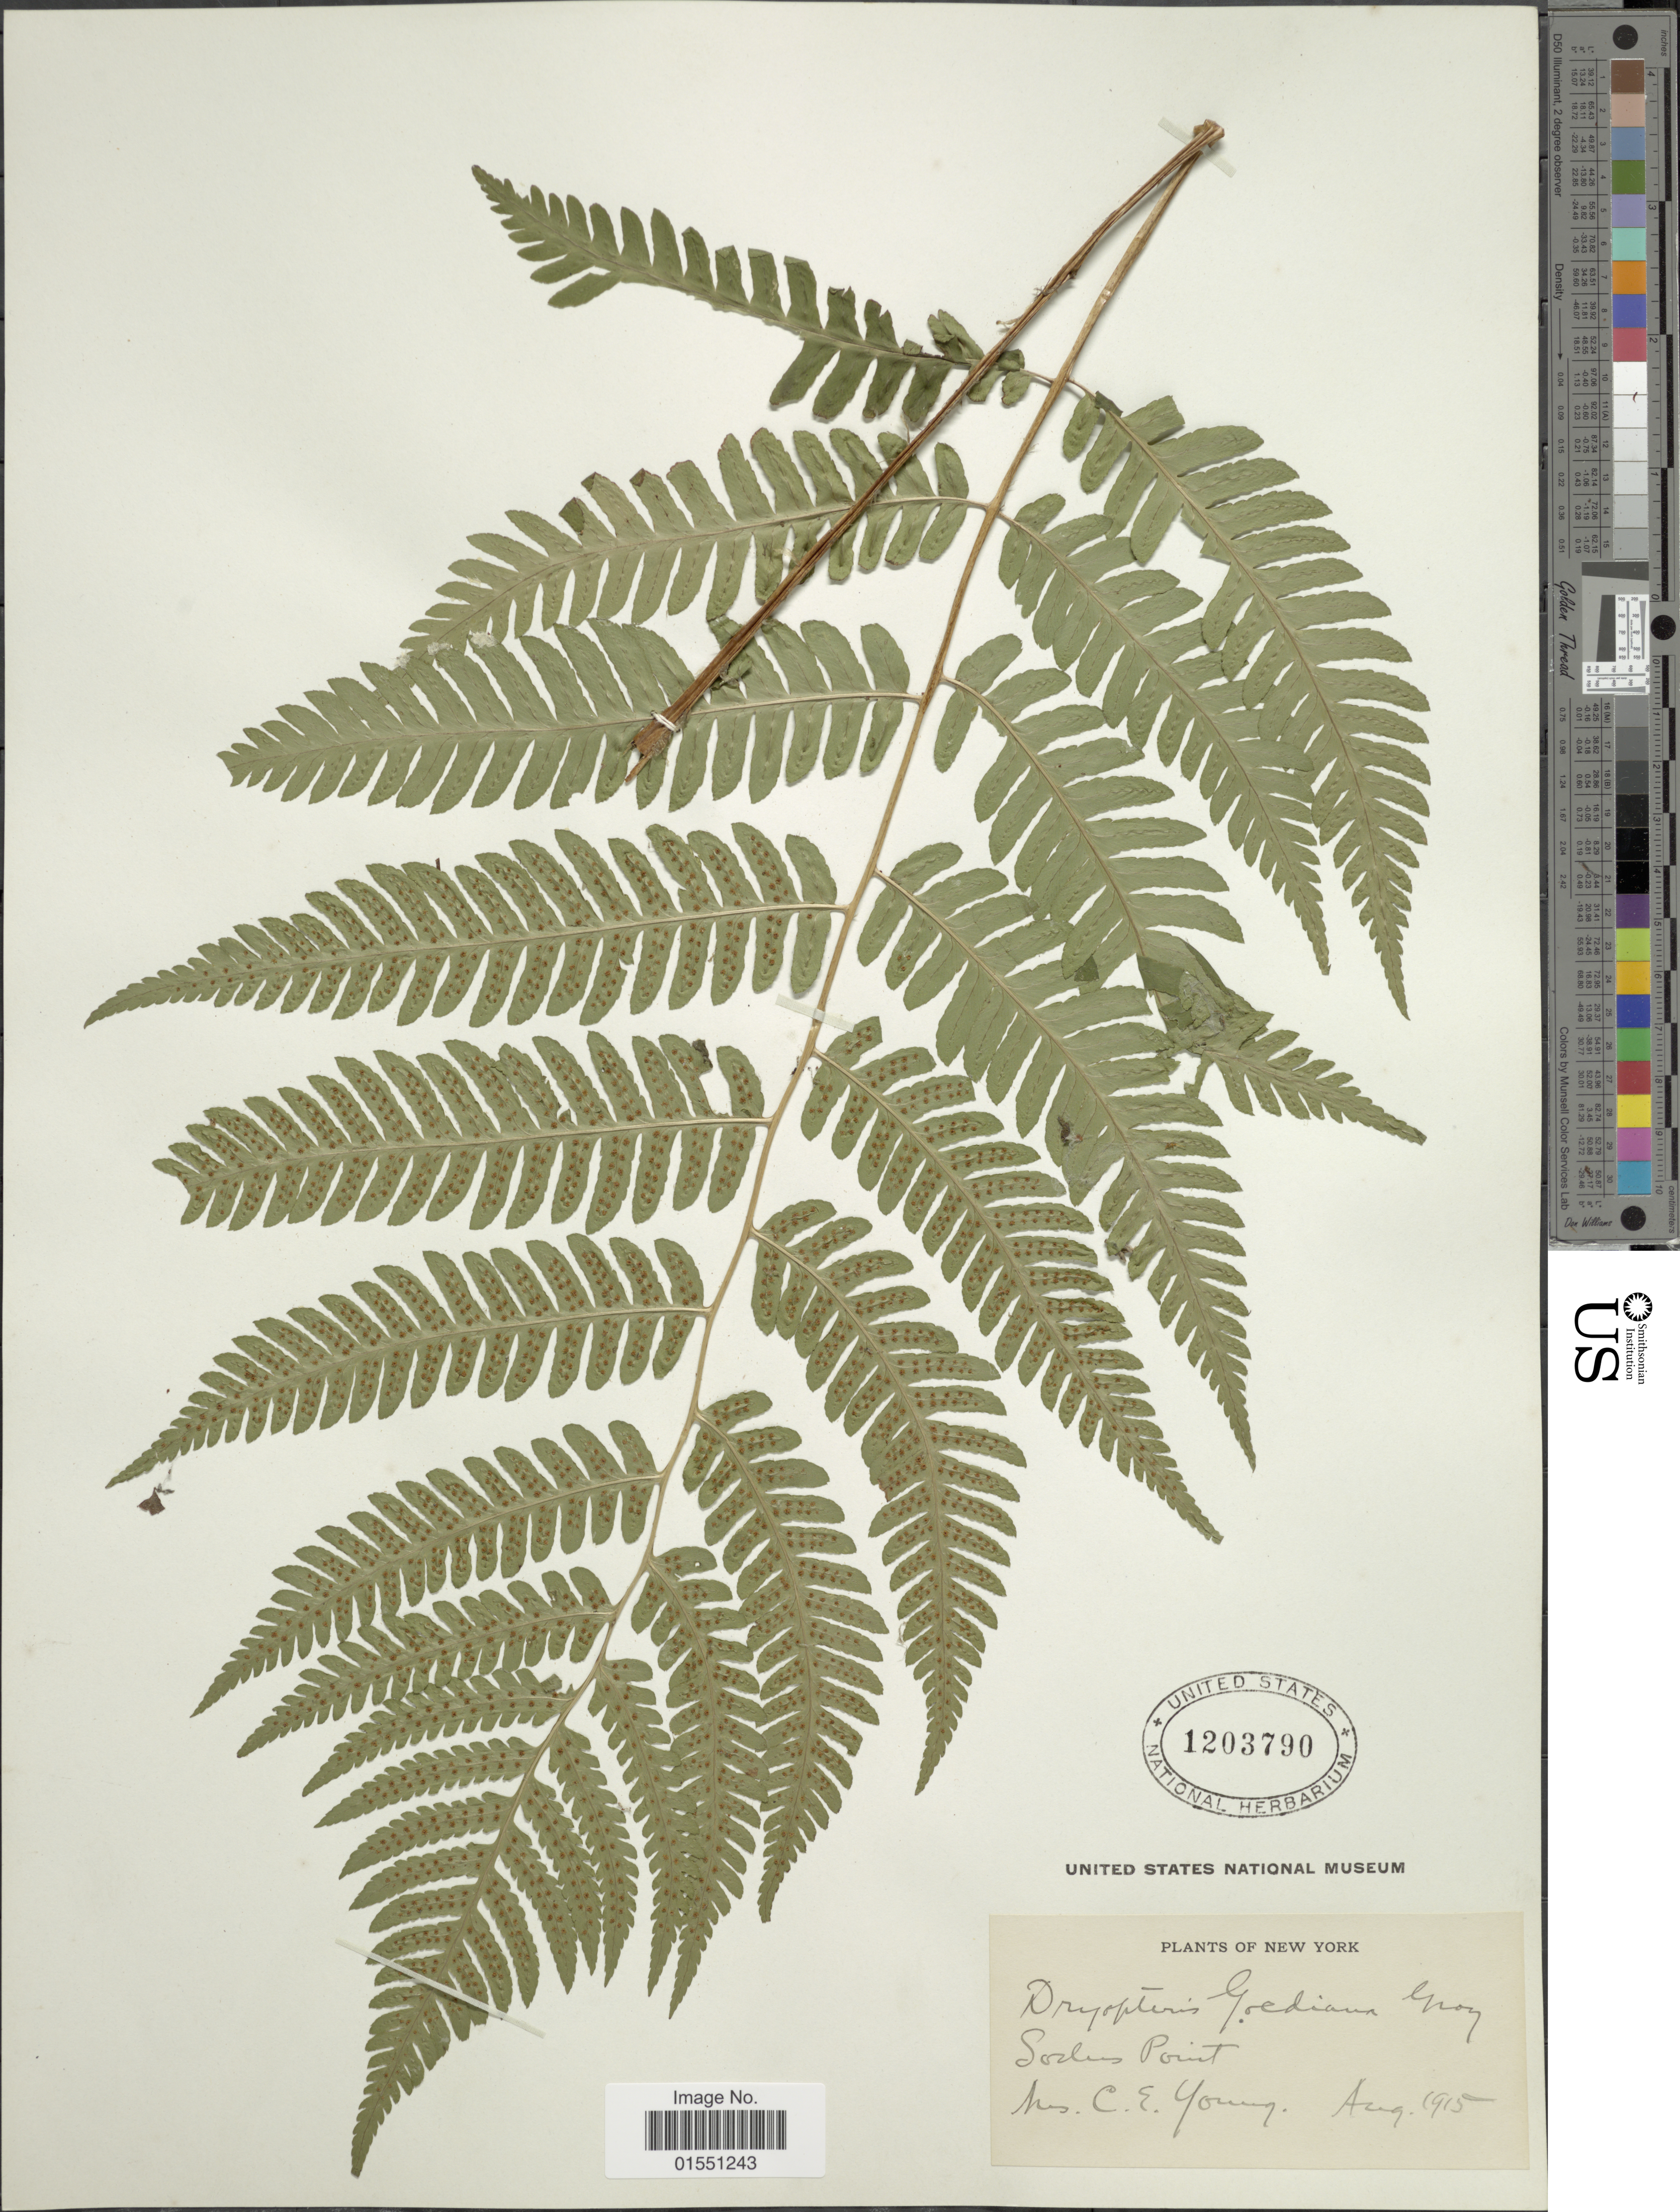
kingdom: Plantae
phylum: Tracheophyta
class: Polypodiopsida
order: Polypodiales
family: Dryopteridaceae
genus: Dryopteris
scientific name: Dryopteris goldiana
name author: (Hook. ex Goldie) A. Gray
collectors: C. Young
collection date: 1915-08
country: United States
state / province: New York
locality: Sodus Point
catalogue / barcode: US 1203790